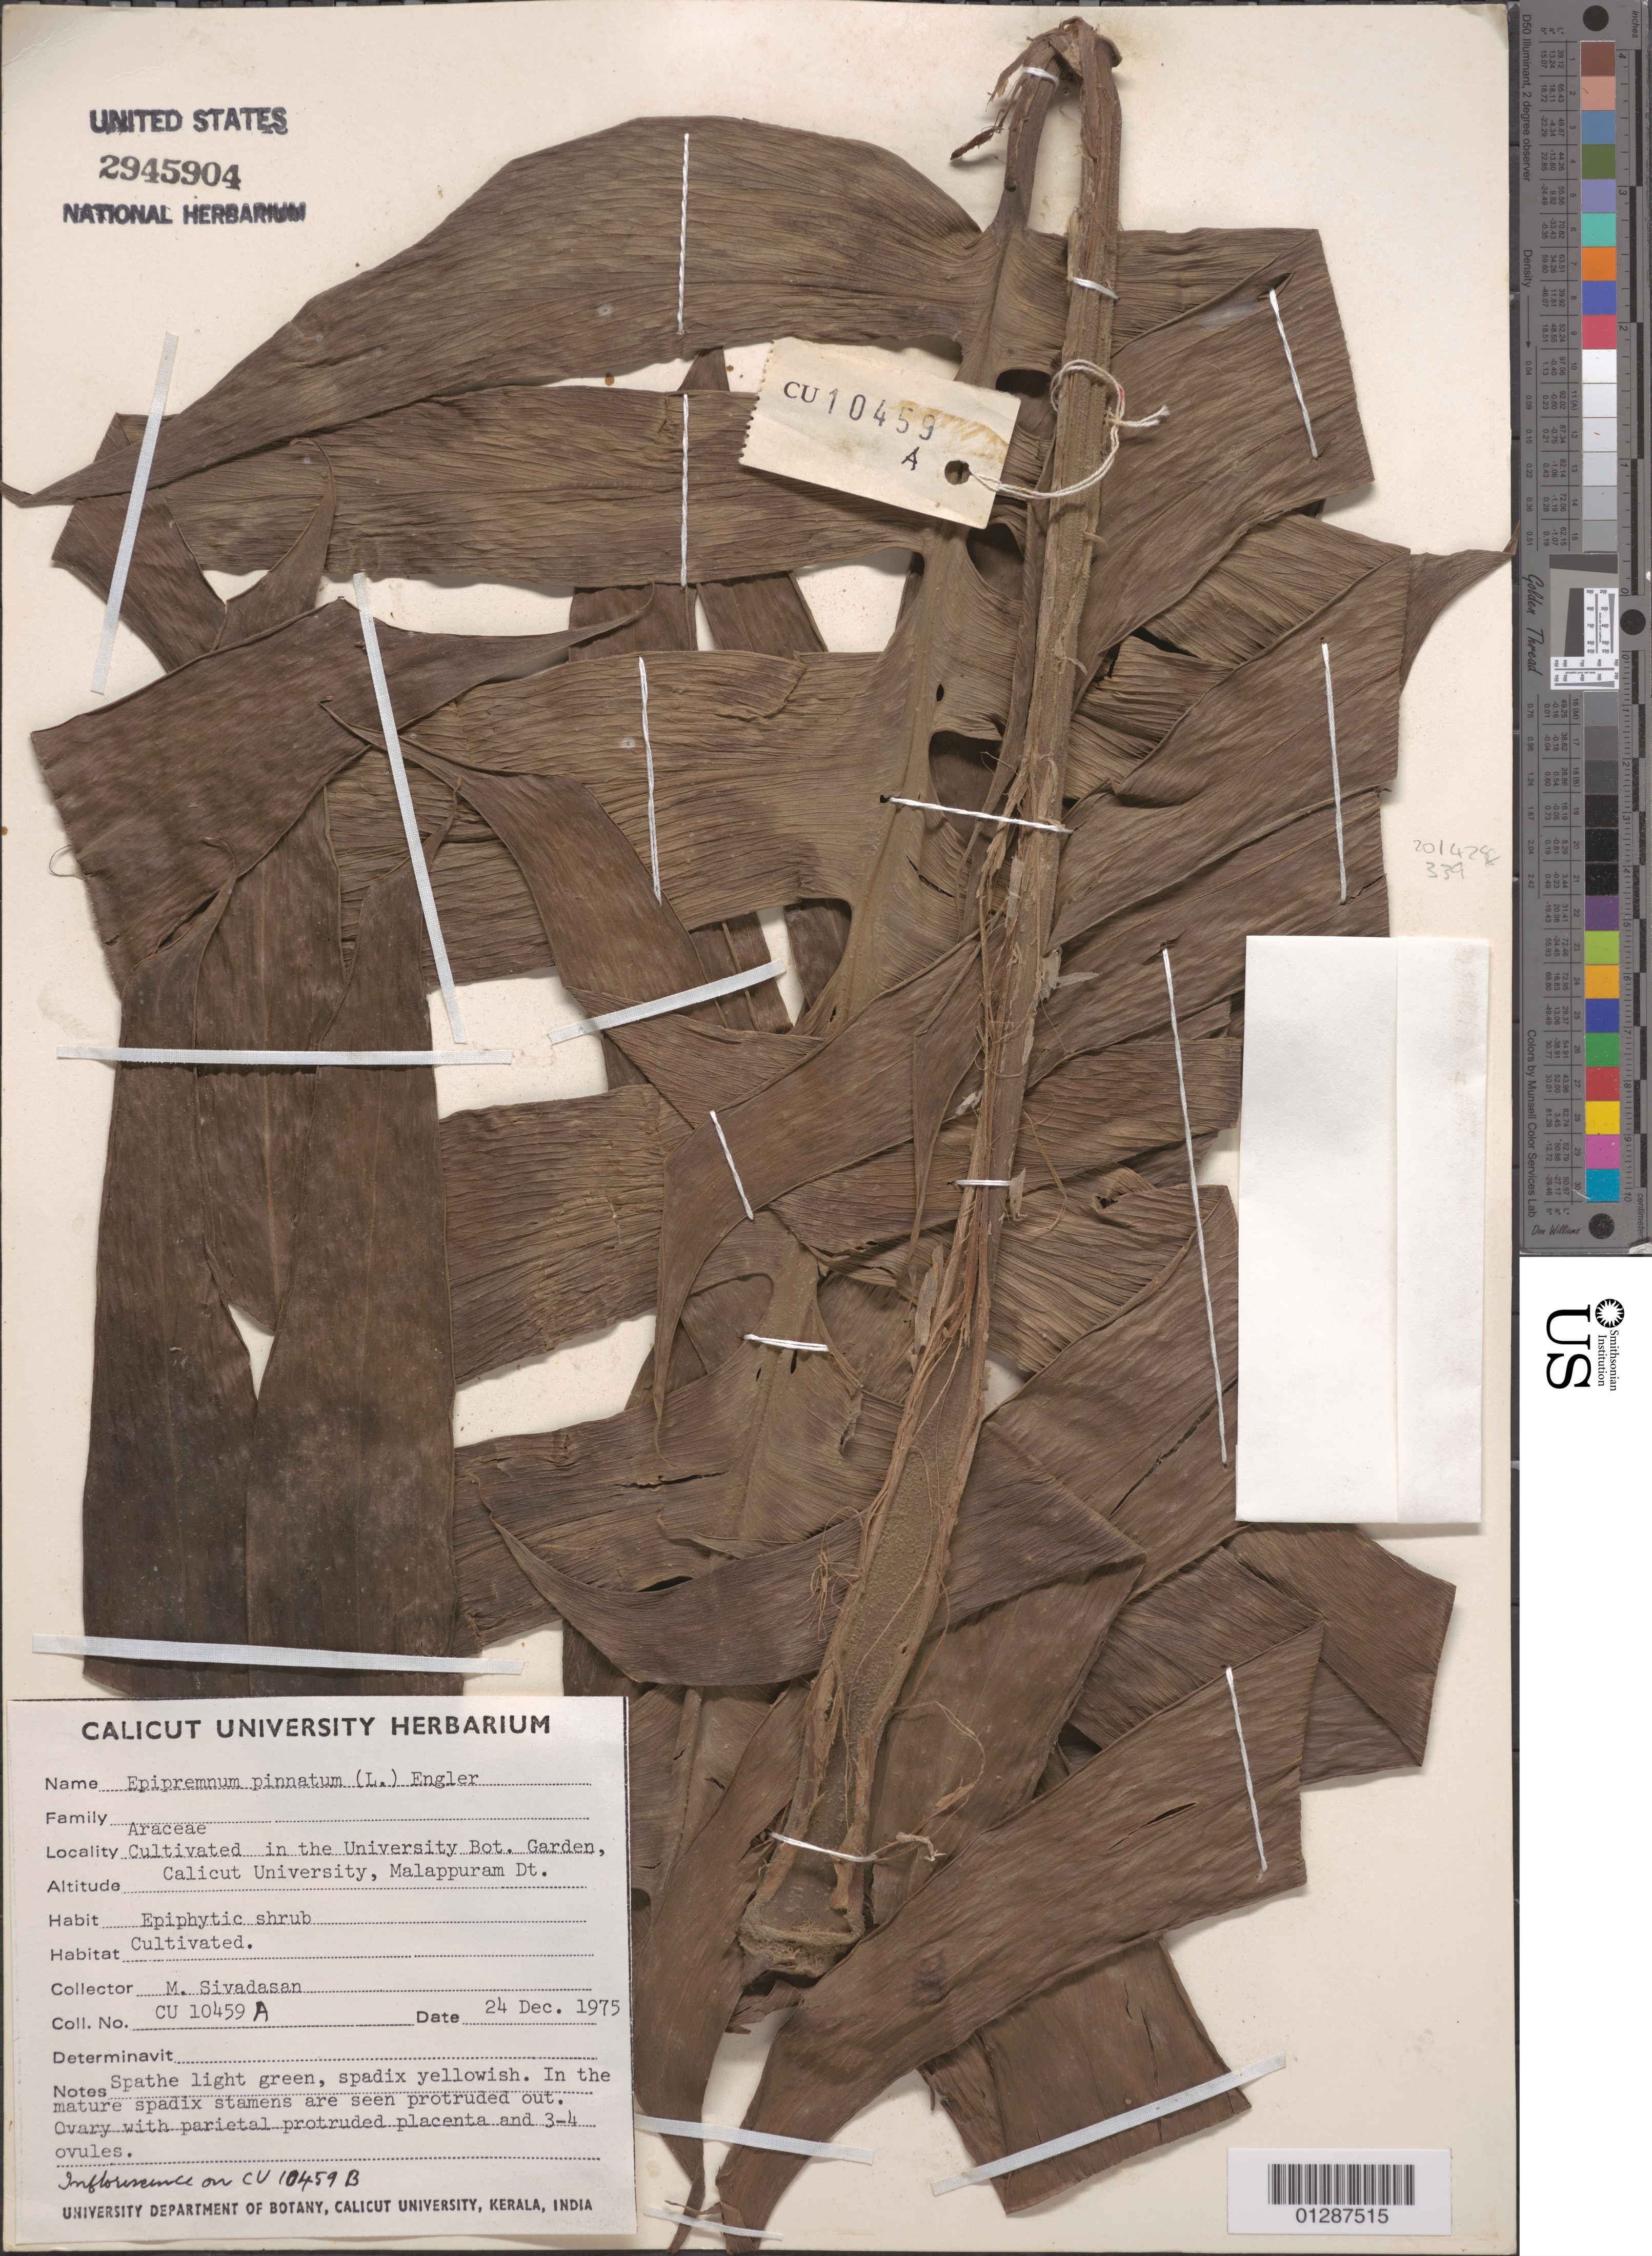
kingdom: Plantae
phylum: Tracheophyta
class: Liliopsida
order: Alismatales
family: Araceae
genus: Epipremnum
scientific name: Epipremnum pinnatum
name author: (L.) Engl.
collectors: M. Sivadasan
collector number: CU 10459 A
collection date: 1975-12-24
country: India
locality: Cultivated in the University Bot. Garden, Calicut University, Malappuram Dt.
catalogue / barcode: US 2945904